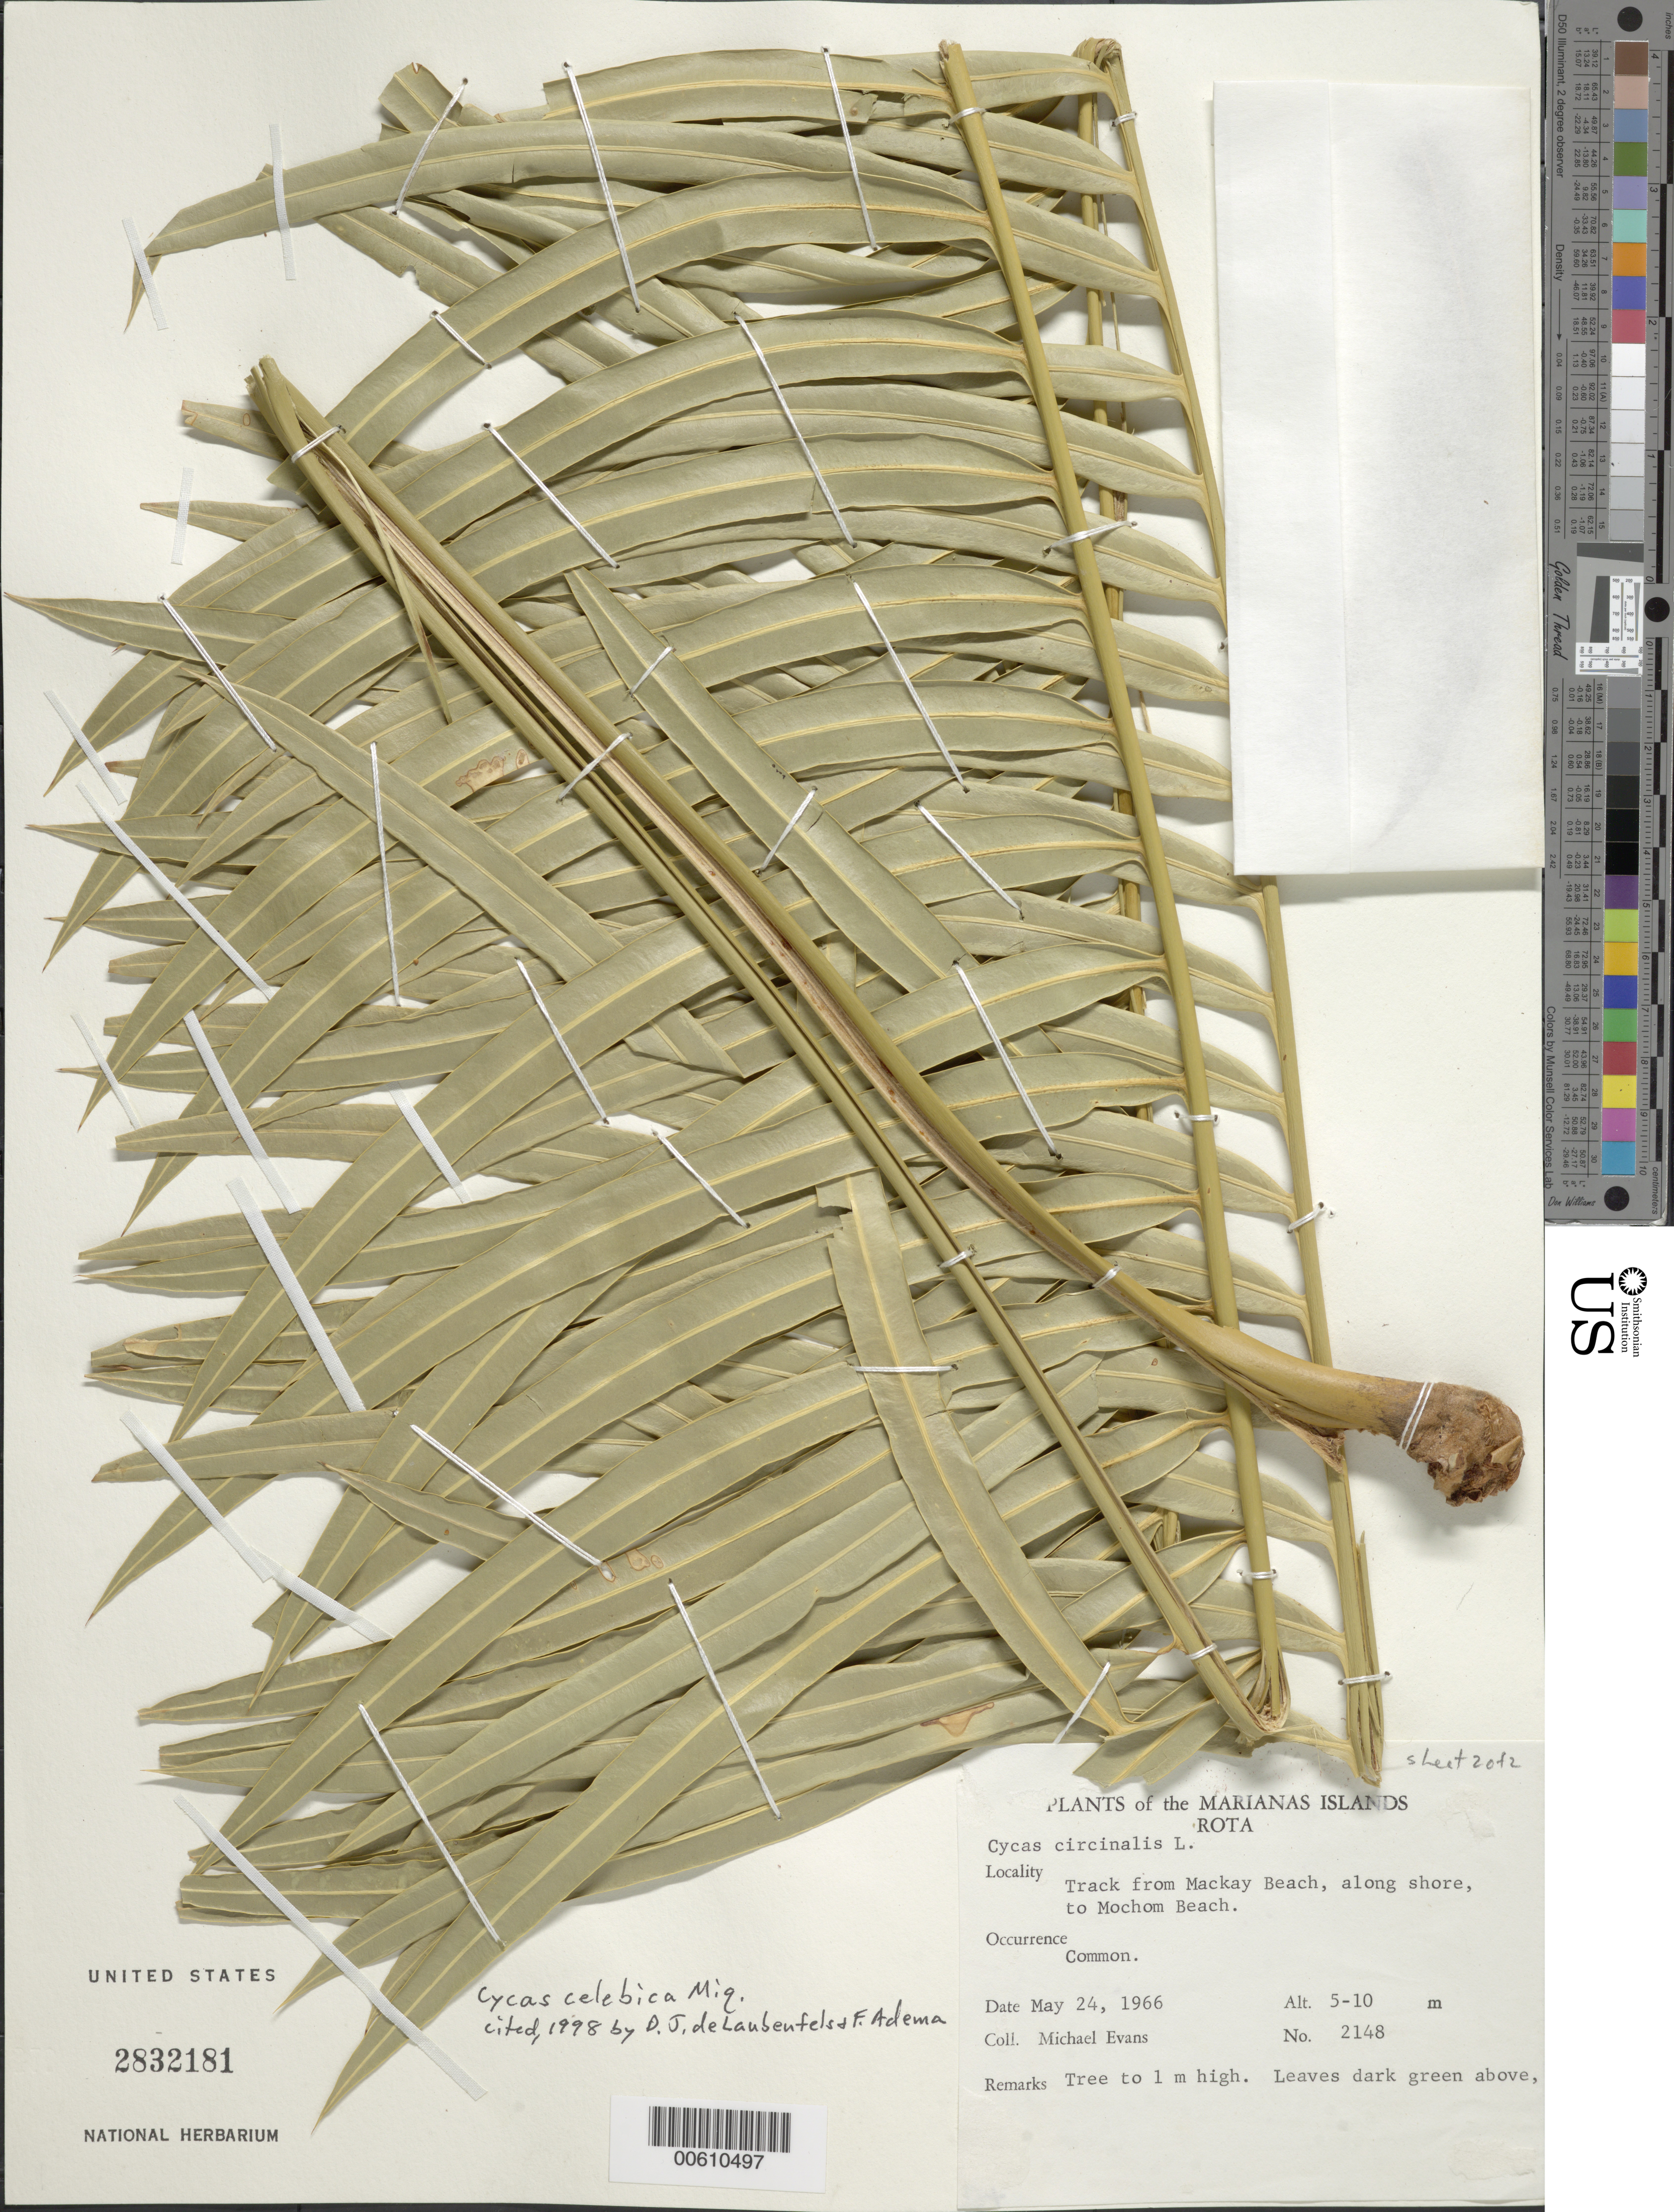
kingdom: Plantae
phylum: Tracheophyta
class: Cycadopsida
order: Cycadales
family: Cycadaceae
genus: Cycas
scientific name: Cycas celebica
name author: Miq.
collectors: M. Evans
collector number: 2148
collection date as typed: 24 May 1966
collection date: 1966-05-24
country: Northern Mariana Islands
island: Rota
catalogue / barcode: US 2832181